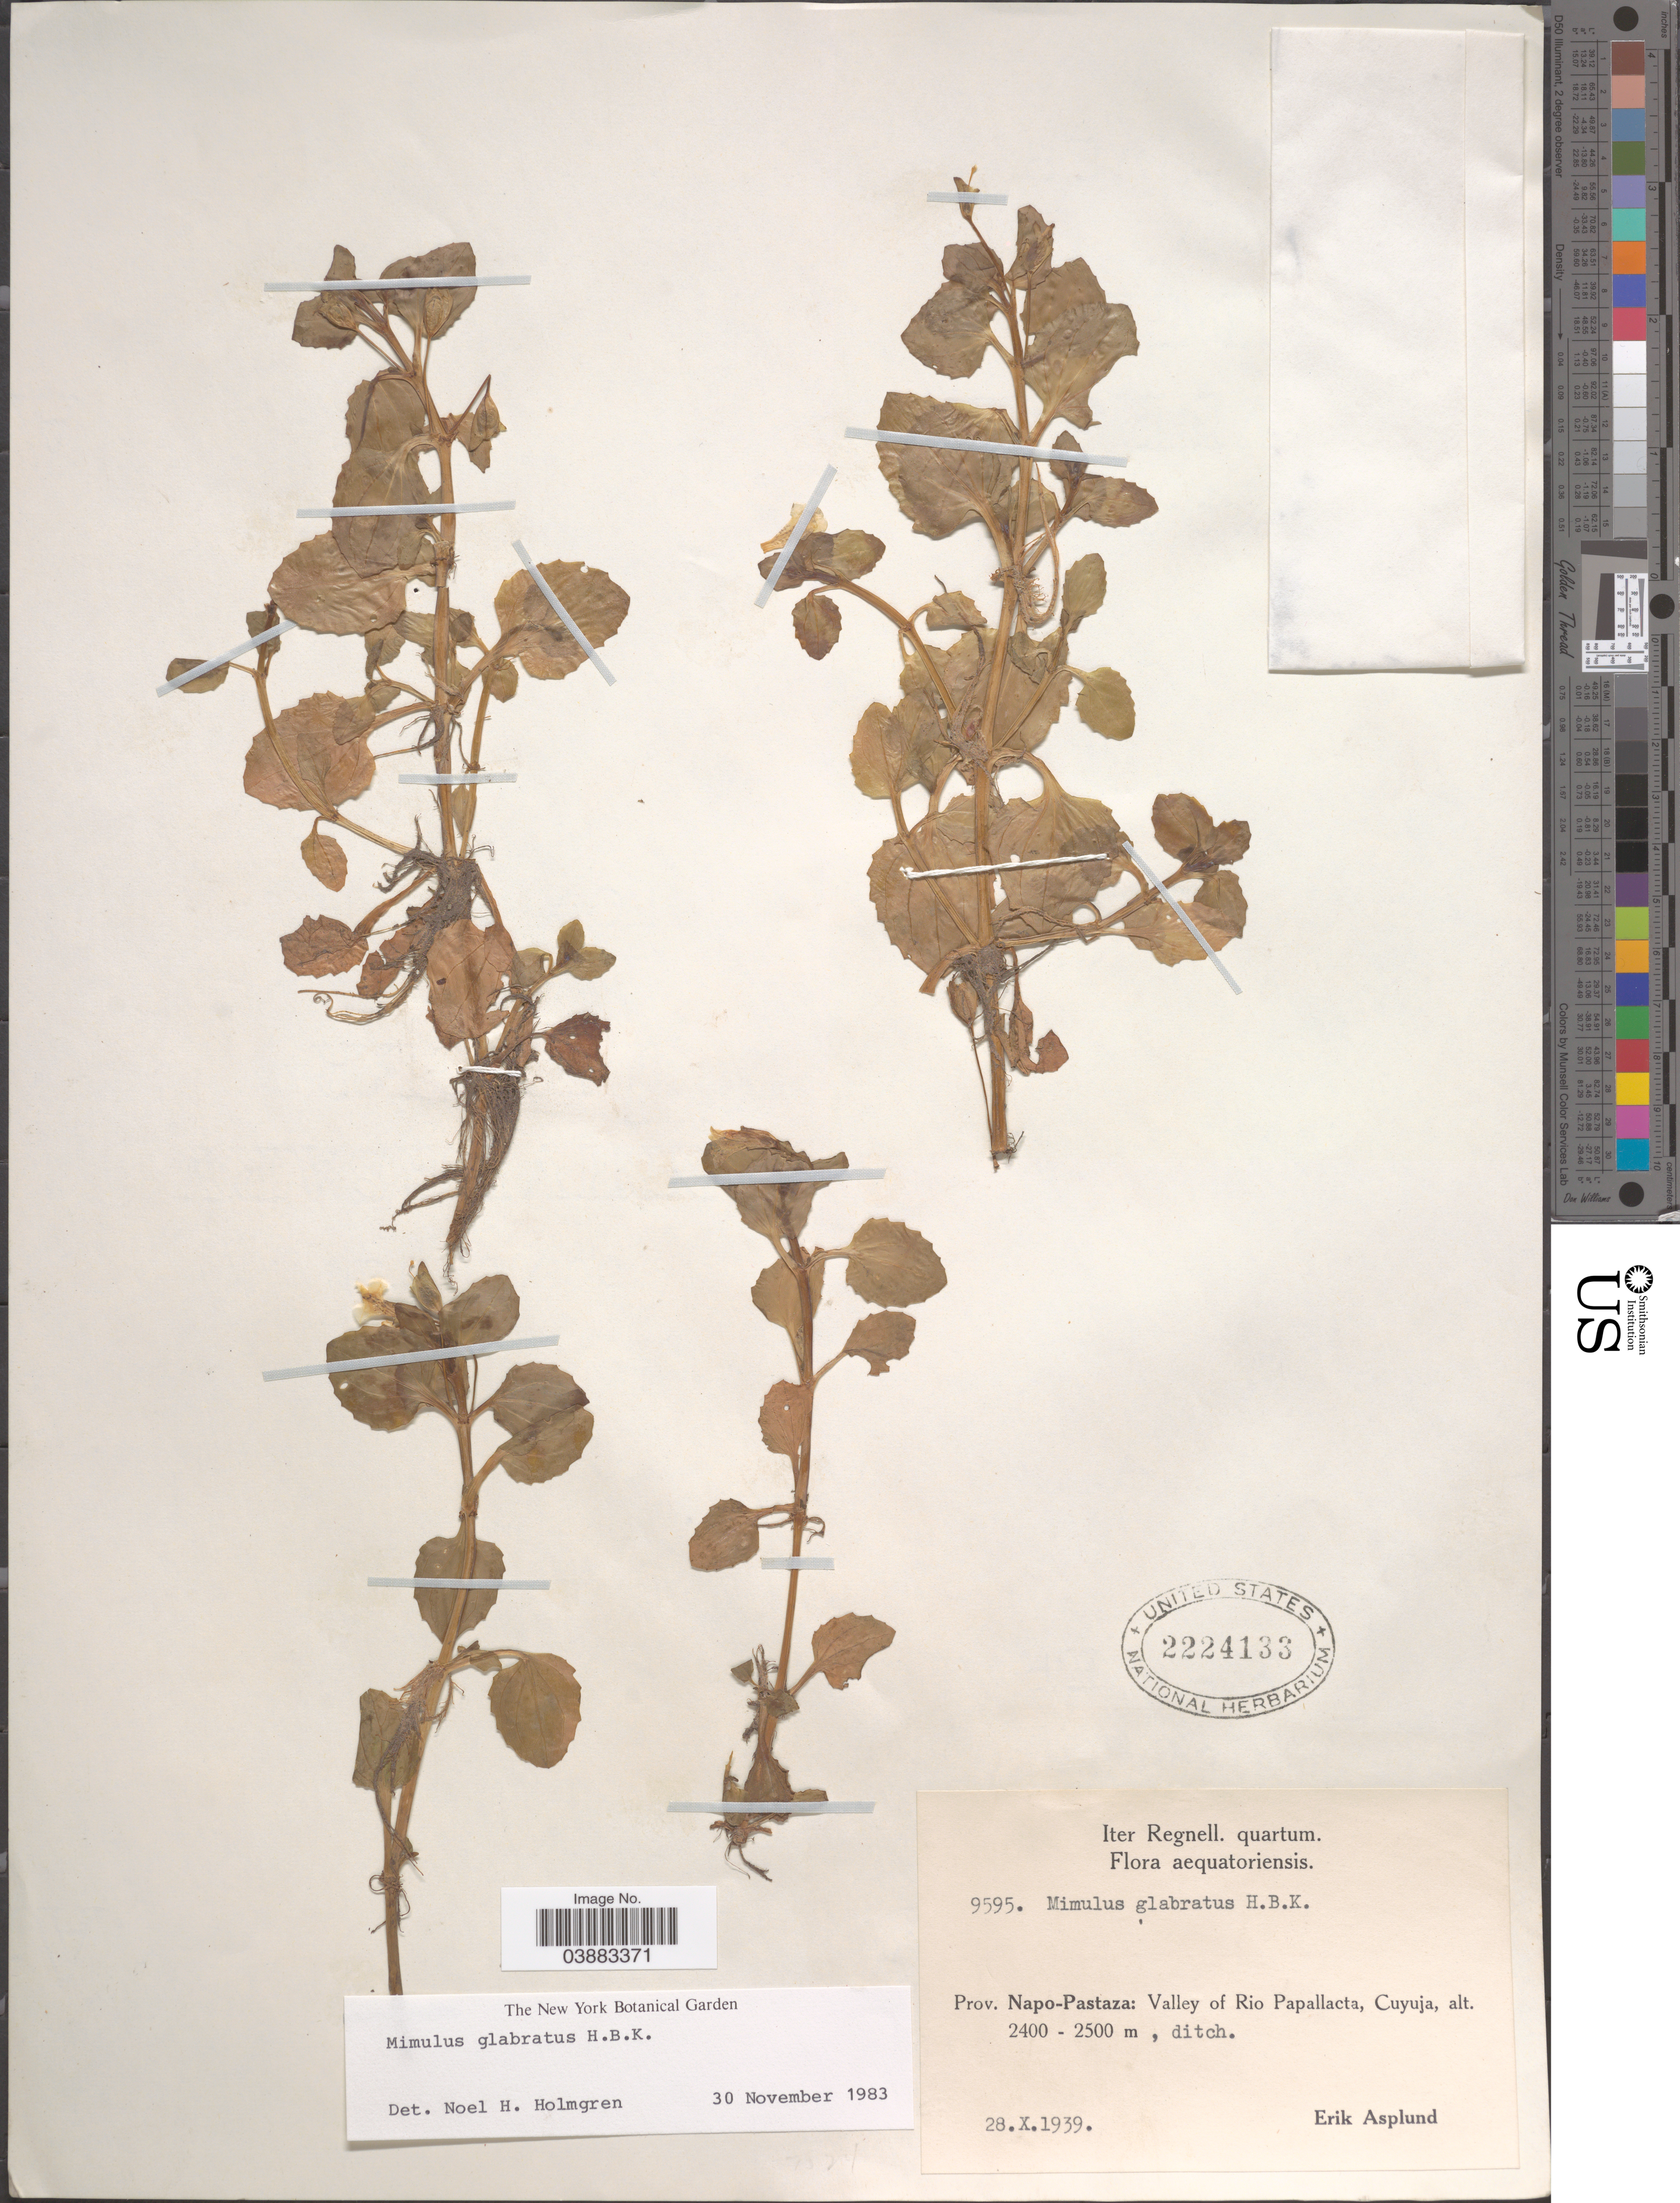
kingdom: Plantae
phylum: Tracheophyta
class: Magnoliopsida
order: Lamiales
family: Phrymaceae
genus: Mimulus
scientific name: Mimulus glabratus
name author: Kunth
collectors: E. Asplund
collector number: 9595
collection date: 1939-10-28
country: Ecuador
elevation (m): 2400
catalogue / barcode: US 2224133